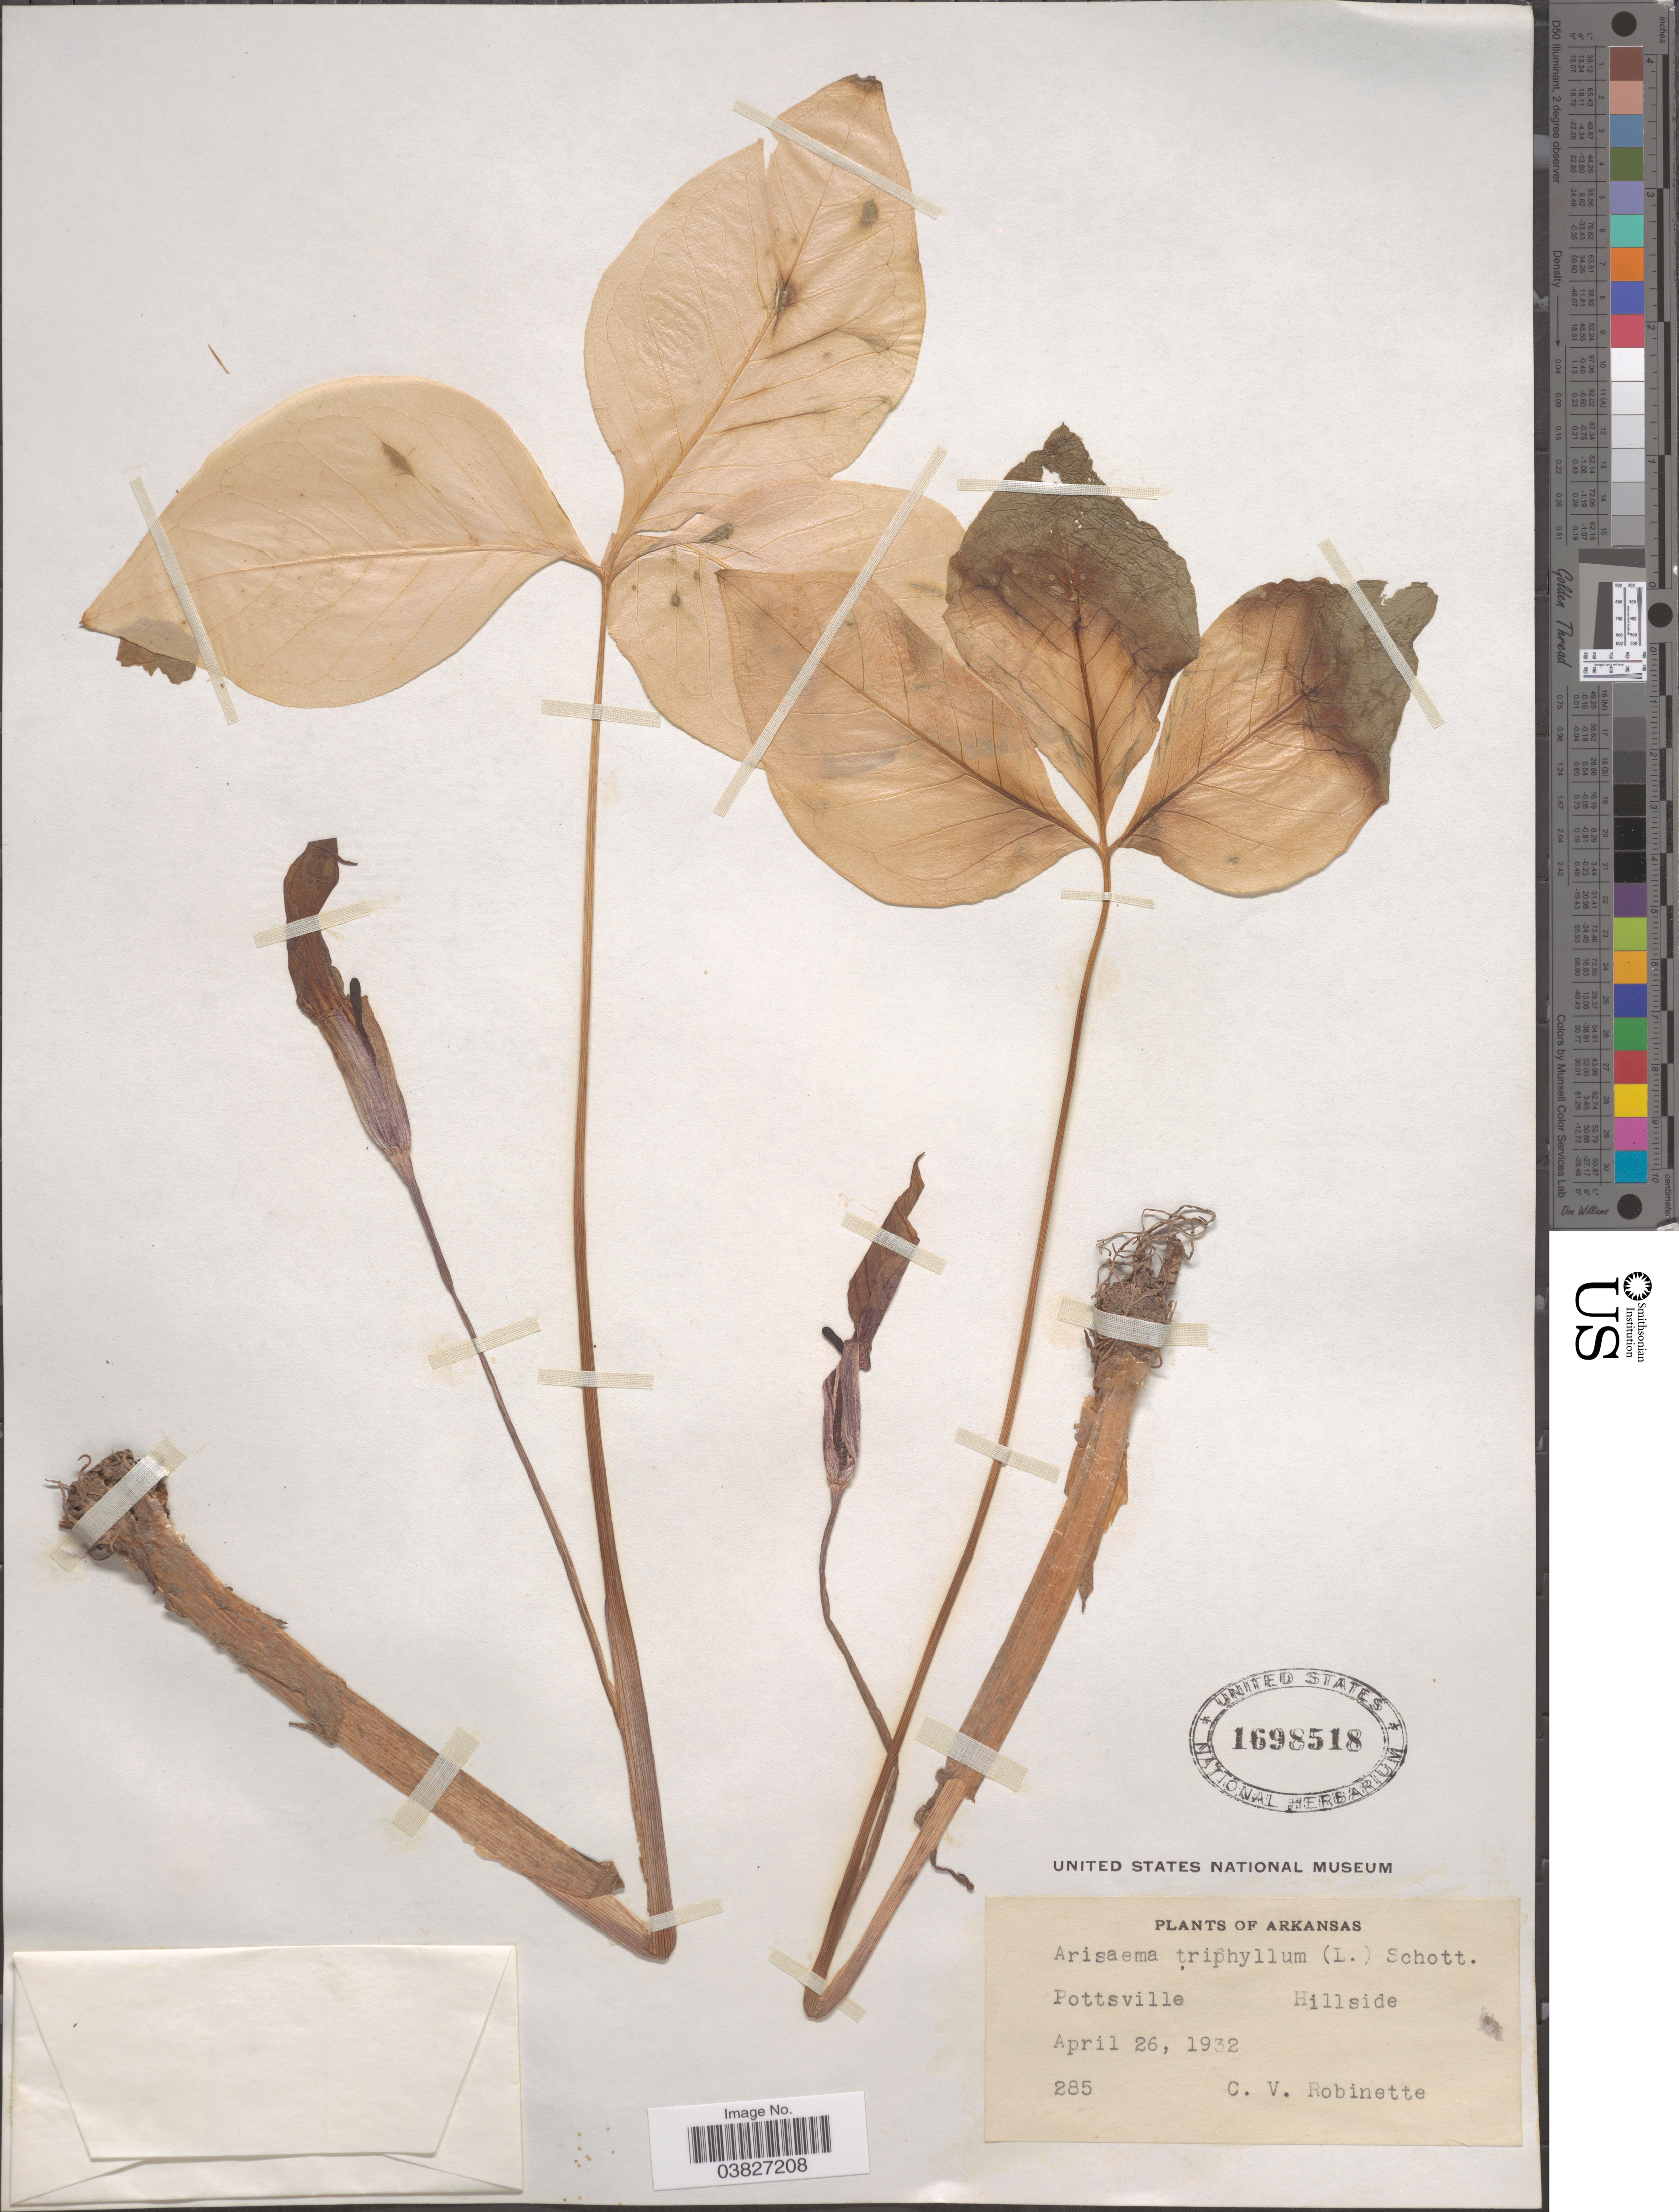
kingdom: Plantae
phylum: Tracheophyta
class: Liliopsida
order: Alismatales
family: Araceae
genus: Arisaema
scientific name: Arisaema triphyllum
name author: (L.) Schott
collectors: C. Robinette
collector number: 285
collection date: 1932-04-26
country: United States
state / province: Arkansas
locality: Pottsville. Hillside.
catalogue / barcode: US 1698518